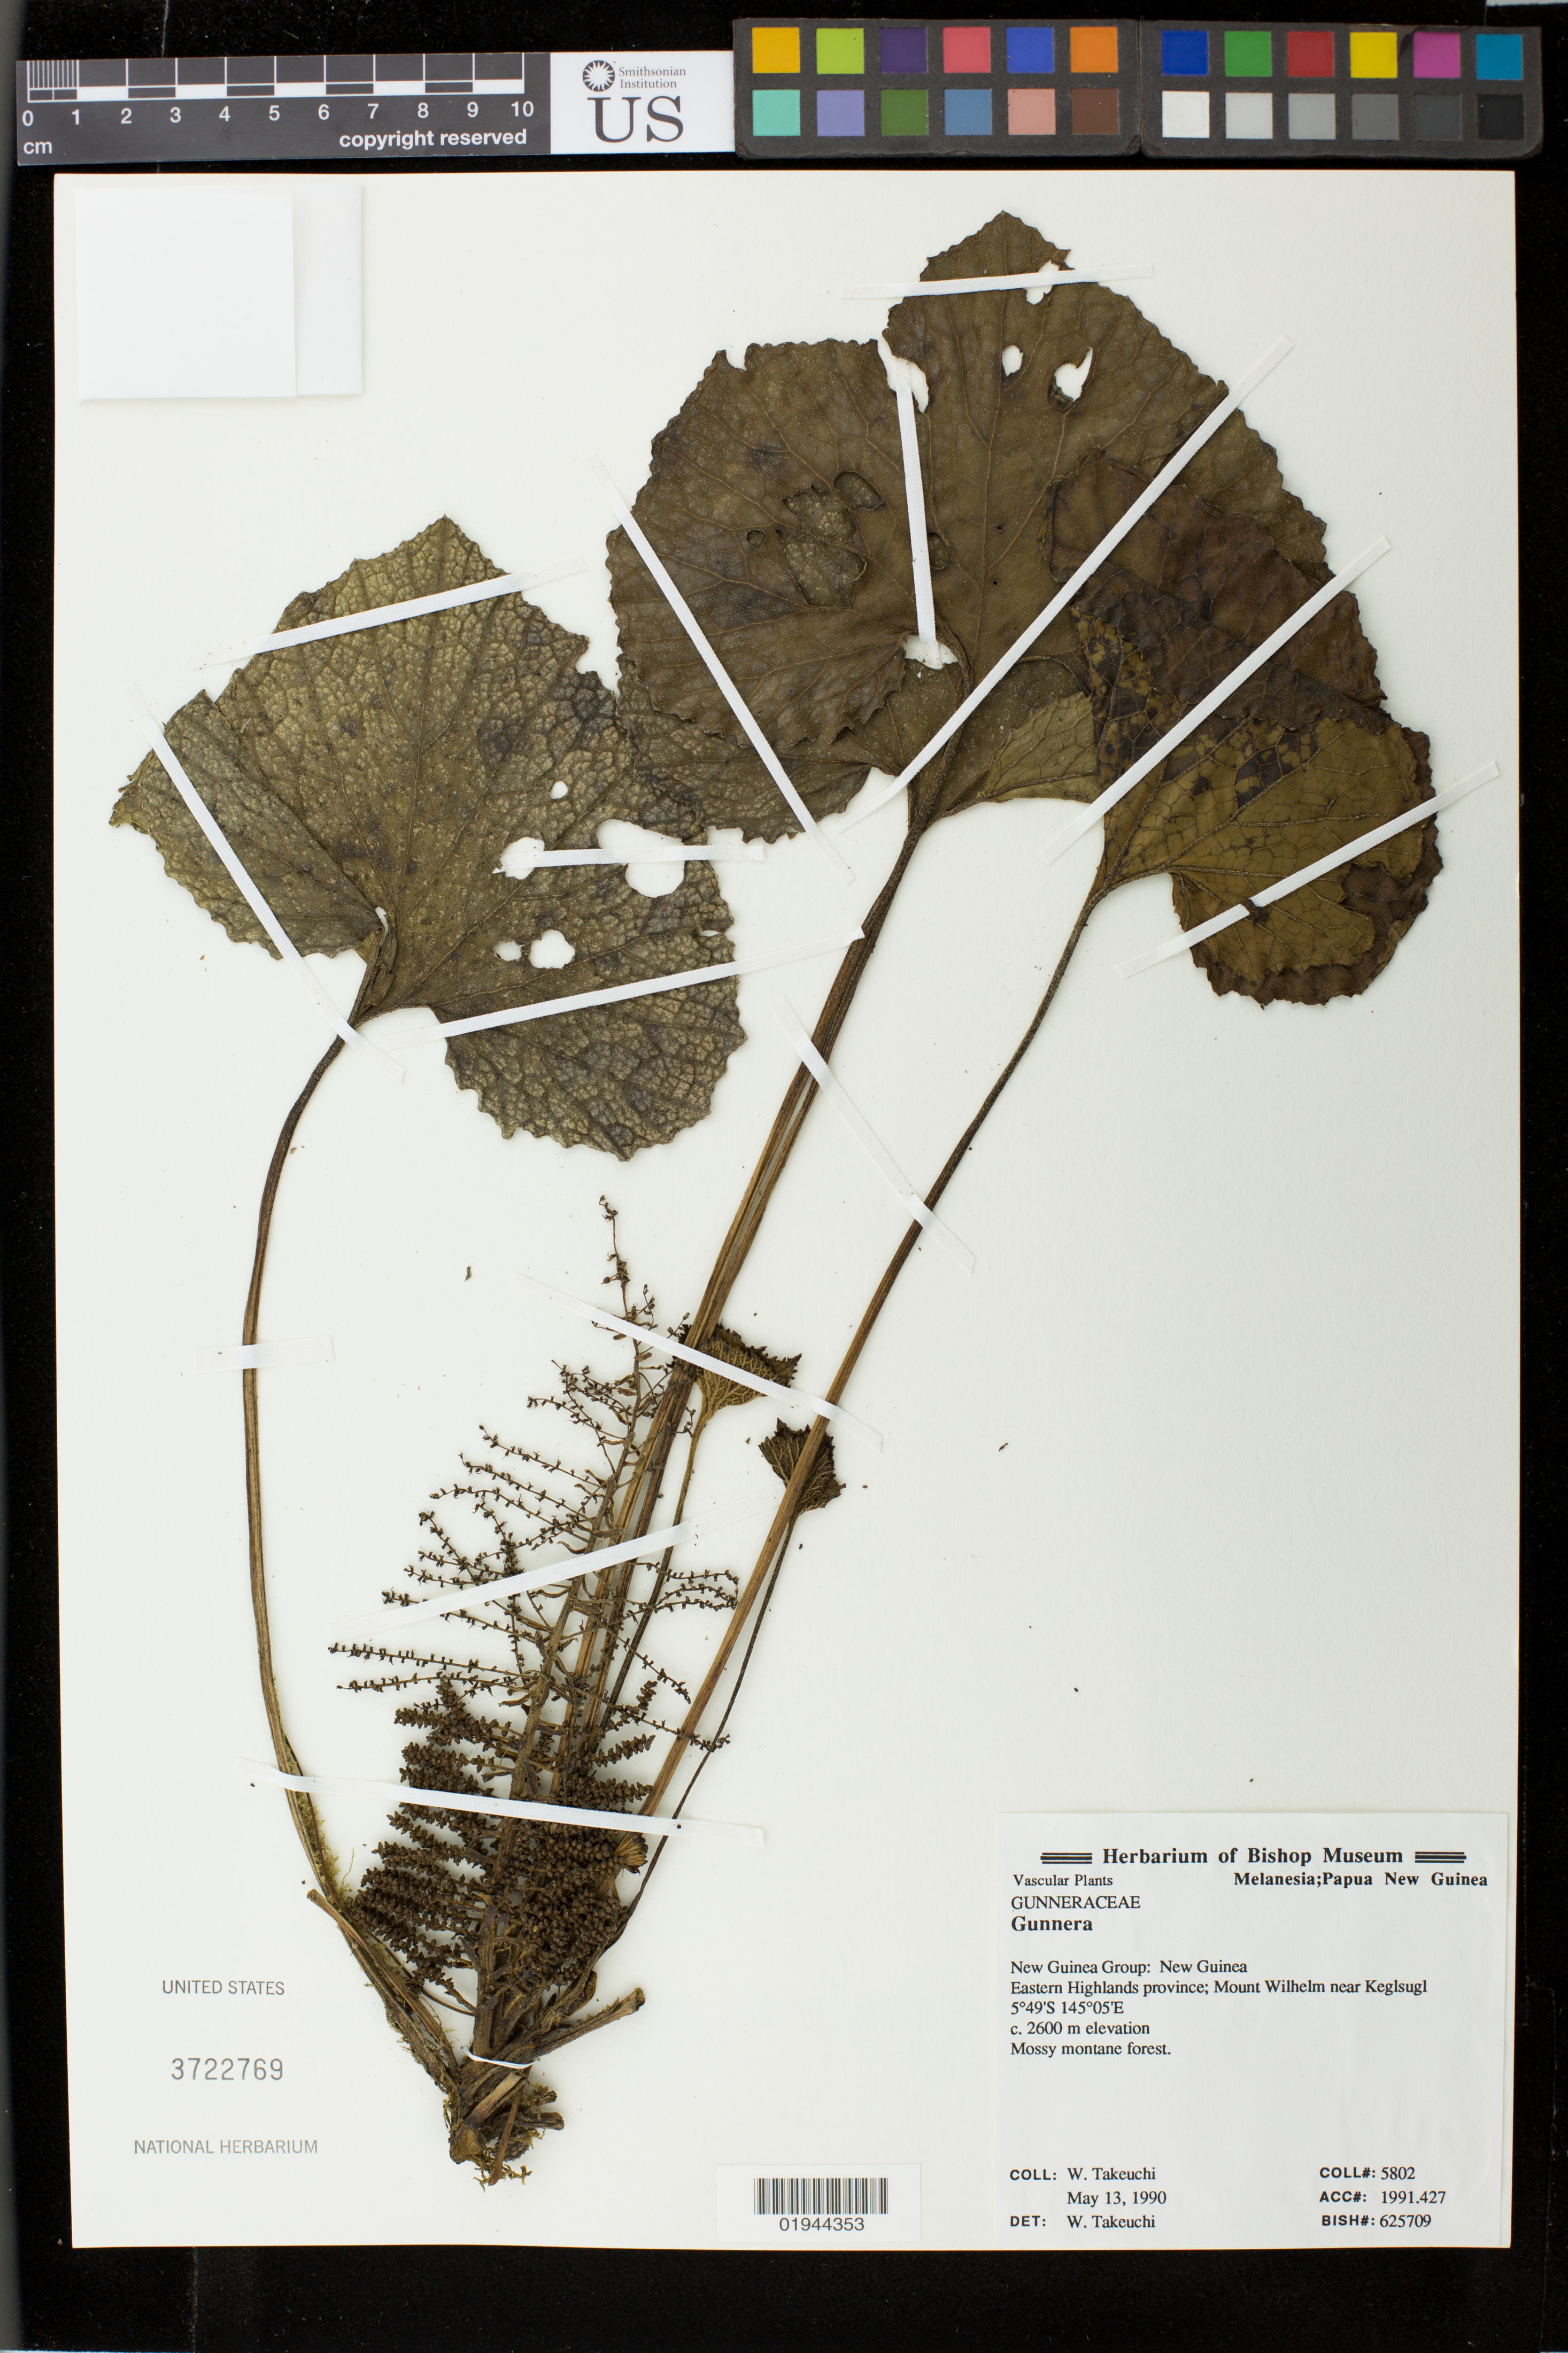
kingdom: Plantae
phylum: Tracheophyta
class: Magnoliopsida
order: Gunnerales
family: Gunneraceae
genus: Gunnera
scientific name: Gunnera sp.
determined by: Takeuchi, W.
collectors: W. Takeuchi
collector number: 5802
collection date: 1990-05-13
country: Papua New Guinea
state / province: Eastern Highlands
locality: Mount Wilhelm near Keglsugl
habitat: Mossy montane forest.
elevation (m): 2600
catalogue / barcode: US 3722769